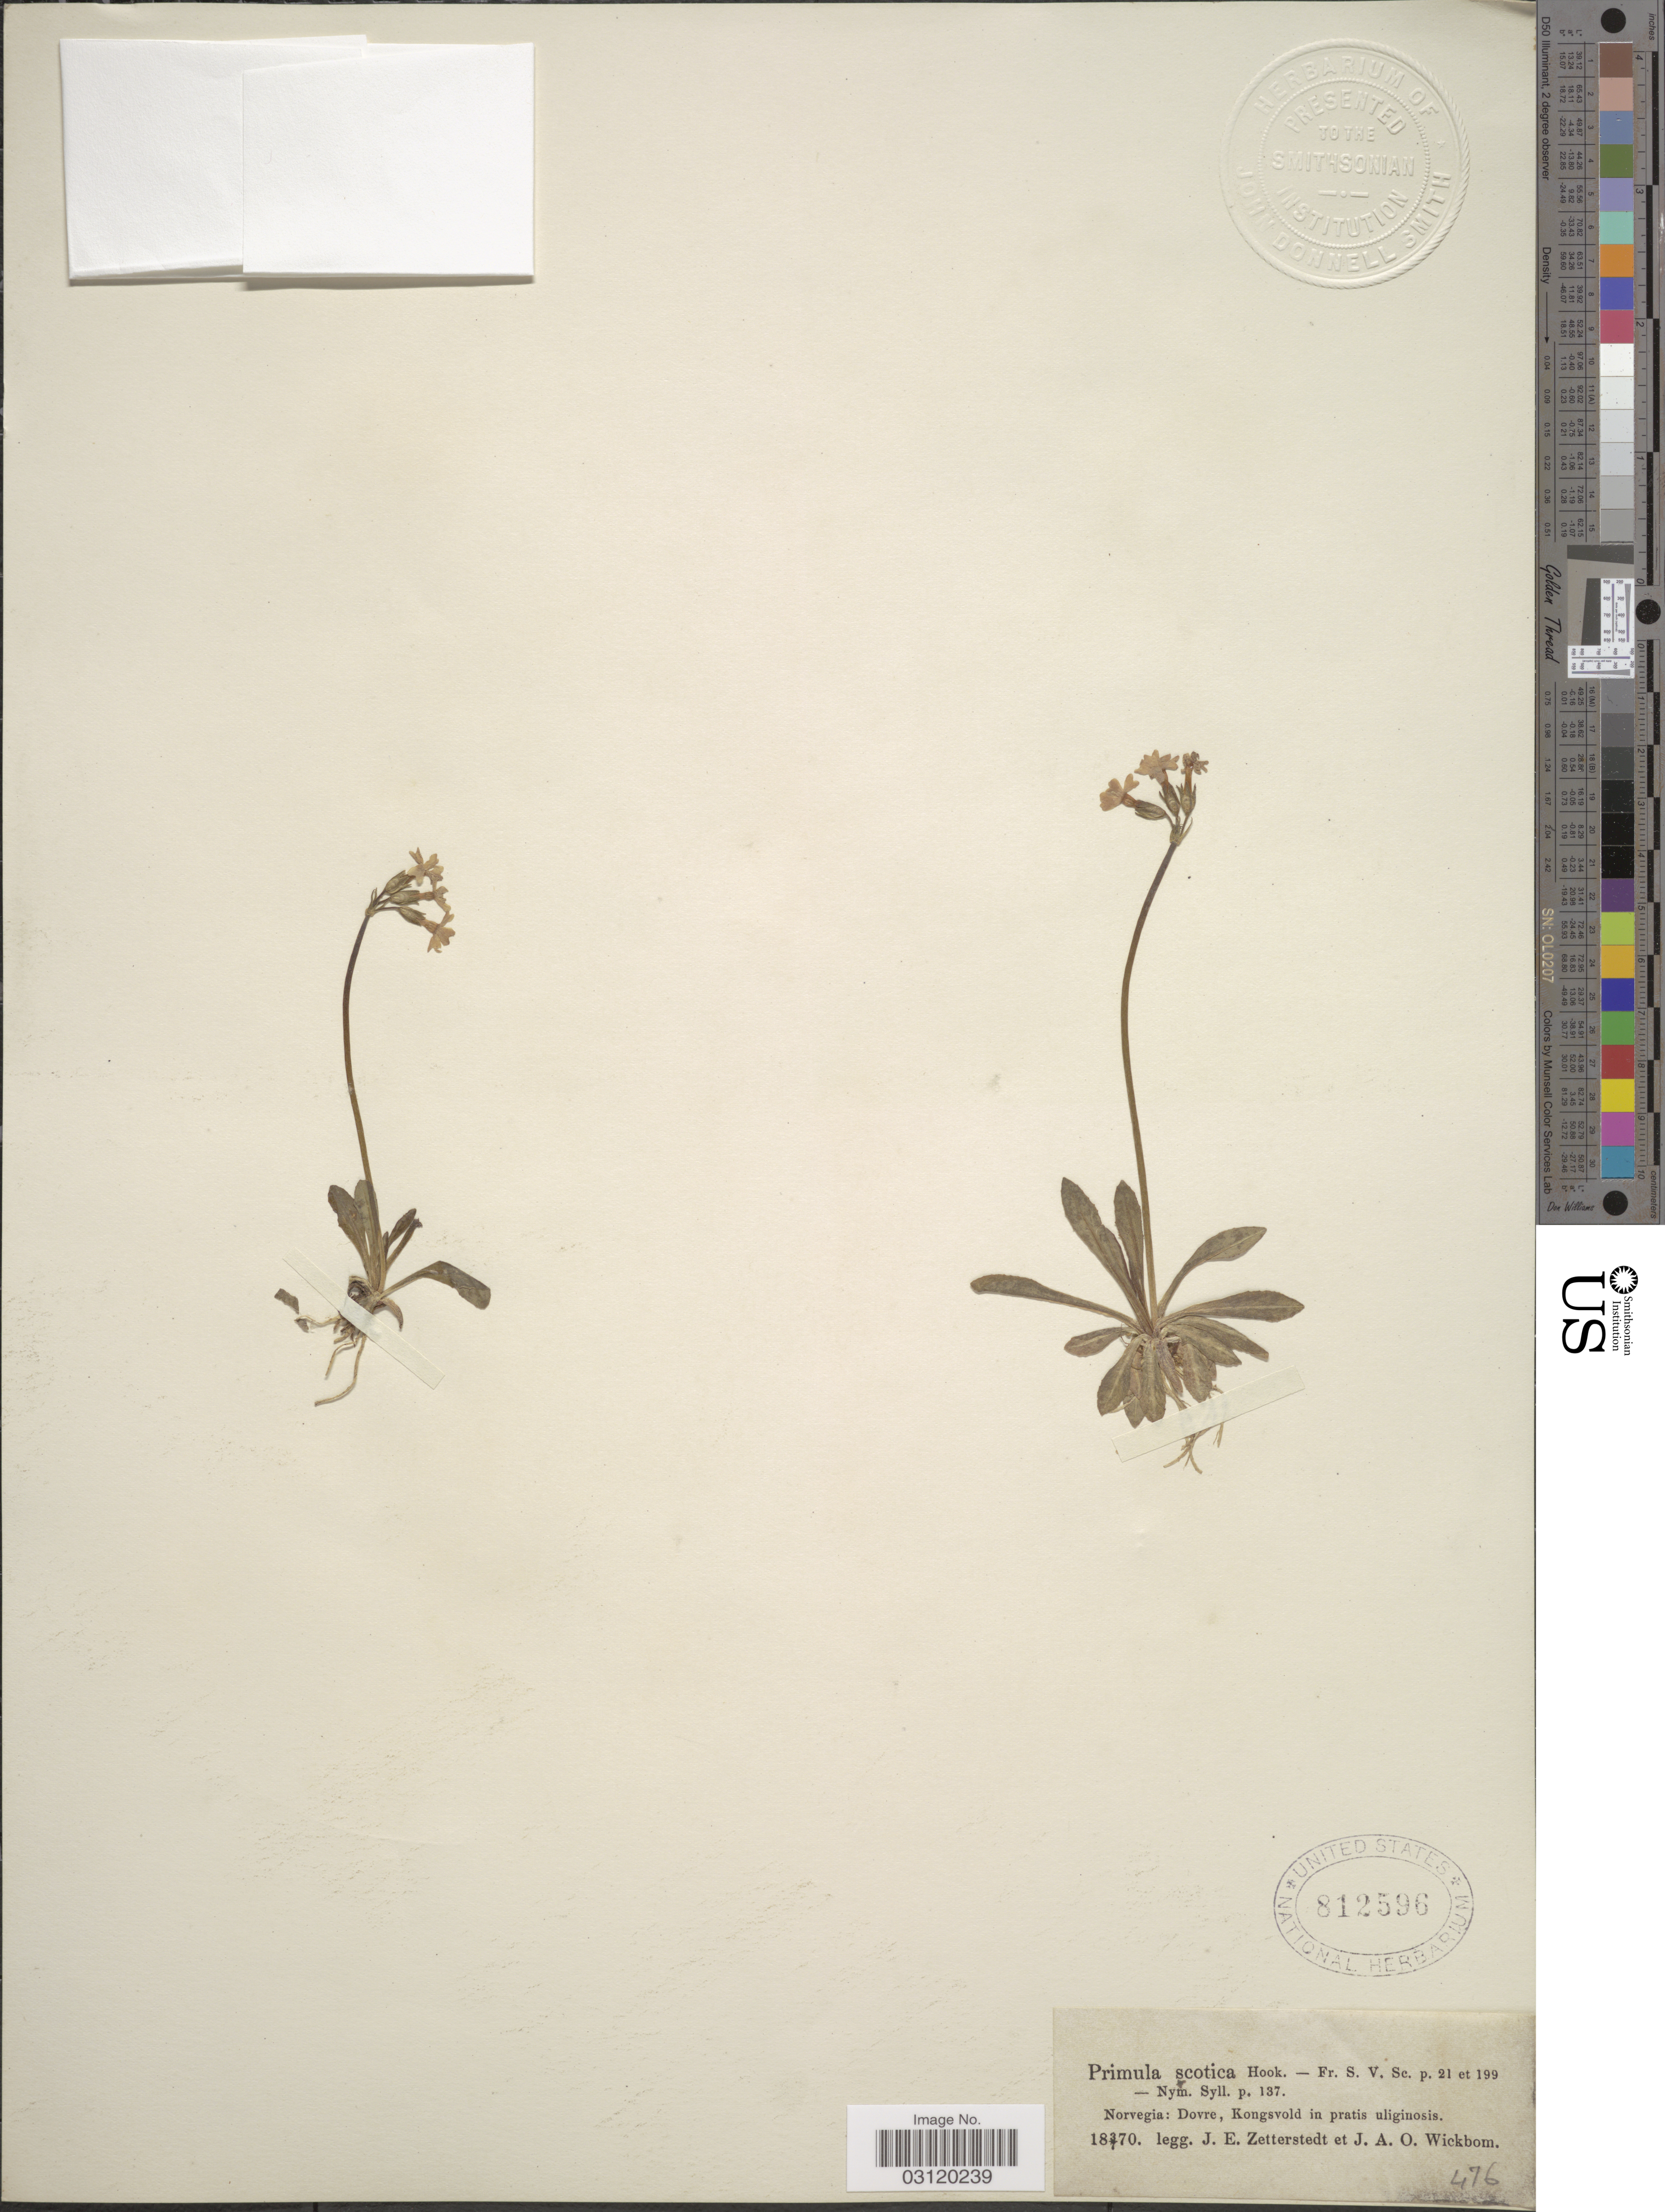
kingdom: Plantae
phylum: Tracheophyta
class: Magnoliopsida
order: Ericales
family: Primulaceae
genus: Primula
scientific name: Primula scotica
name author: Hook.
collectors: J.E. Zetterstedt & J. Wickbom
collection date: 1870-07-03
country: Norway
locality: Norvegia: Dovre, Kongsvold in pratis uliginosis.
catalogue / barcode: US 812596